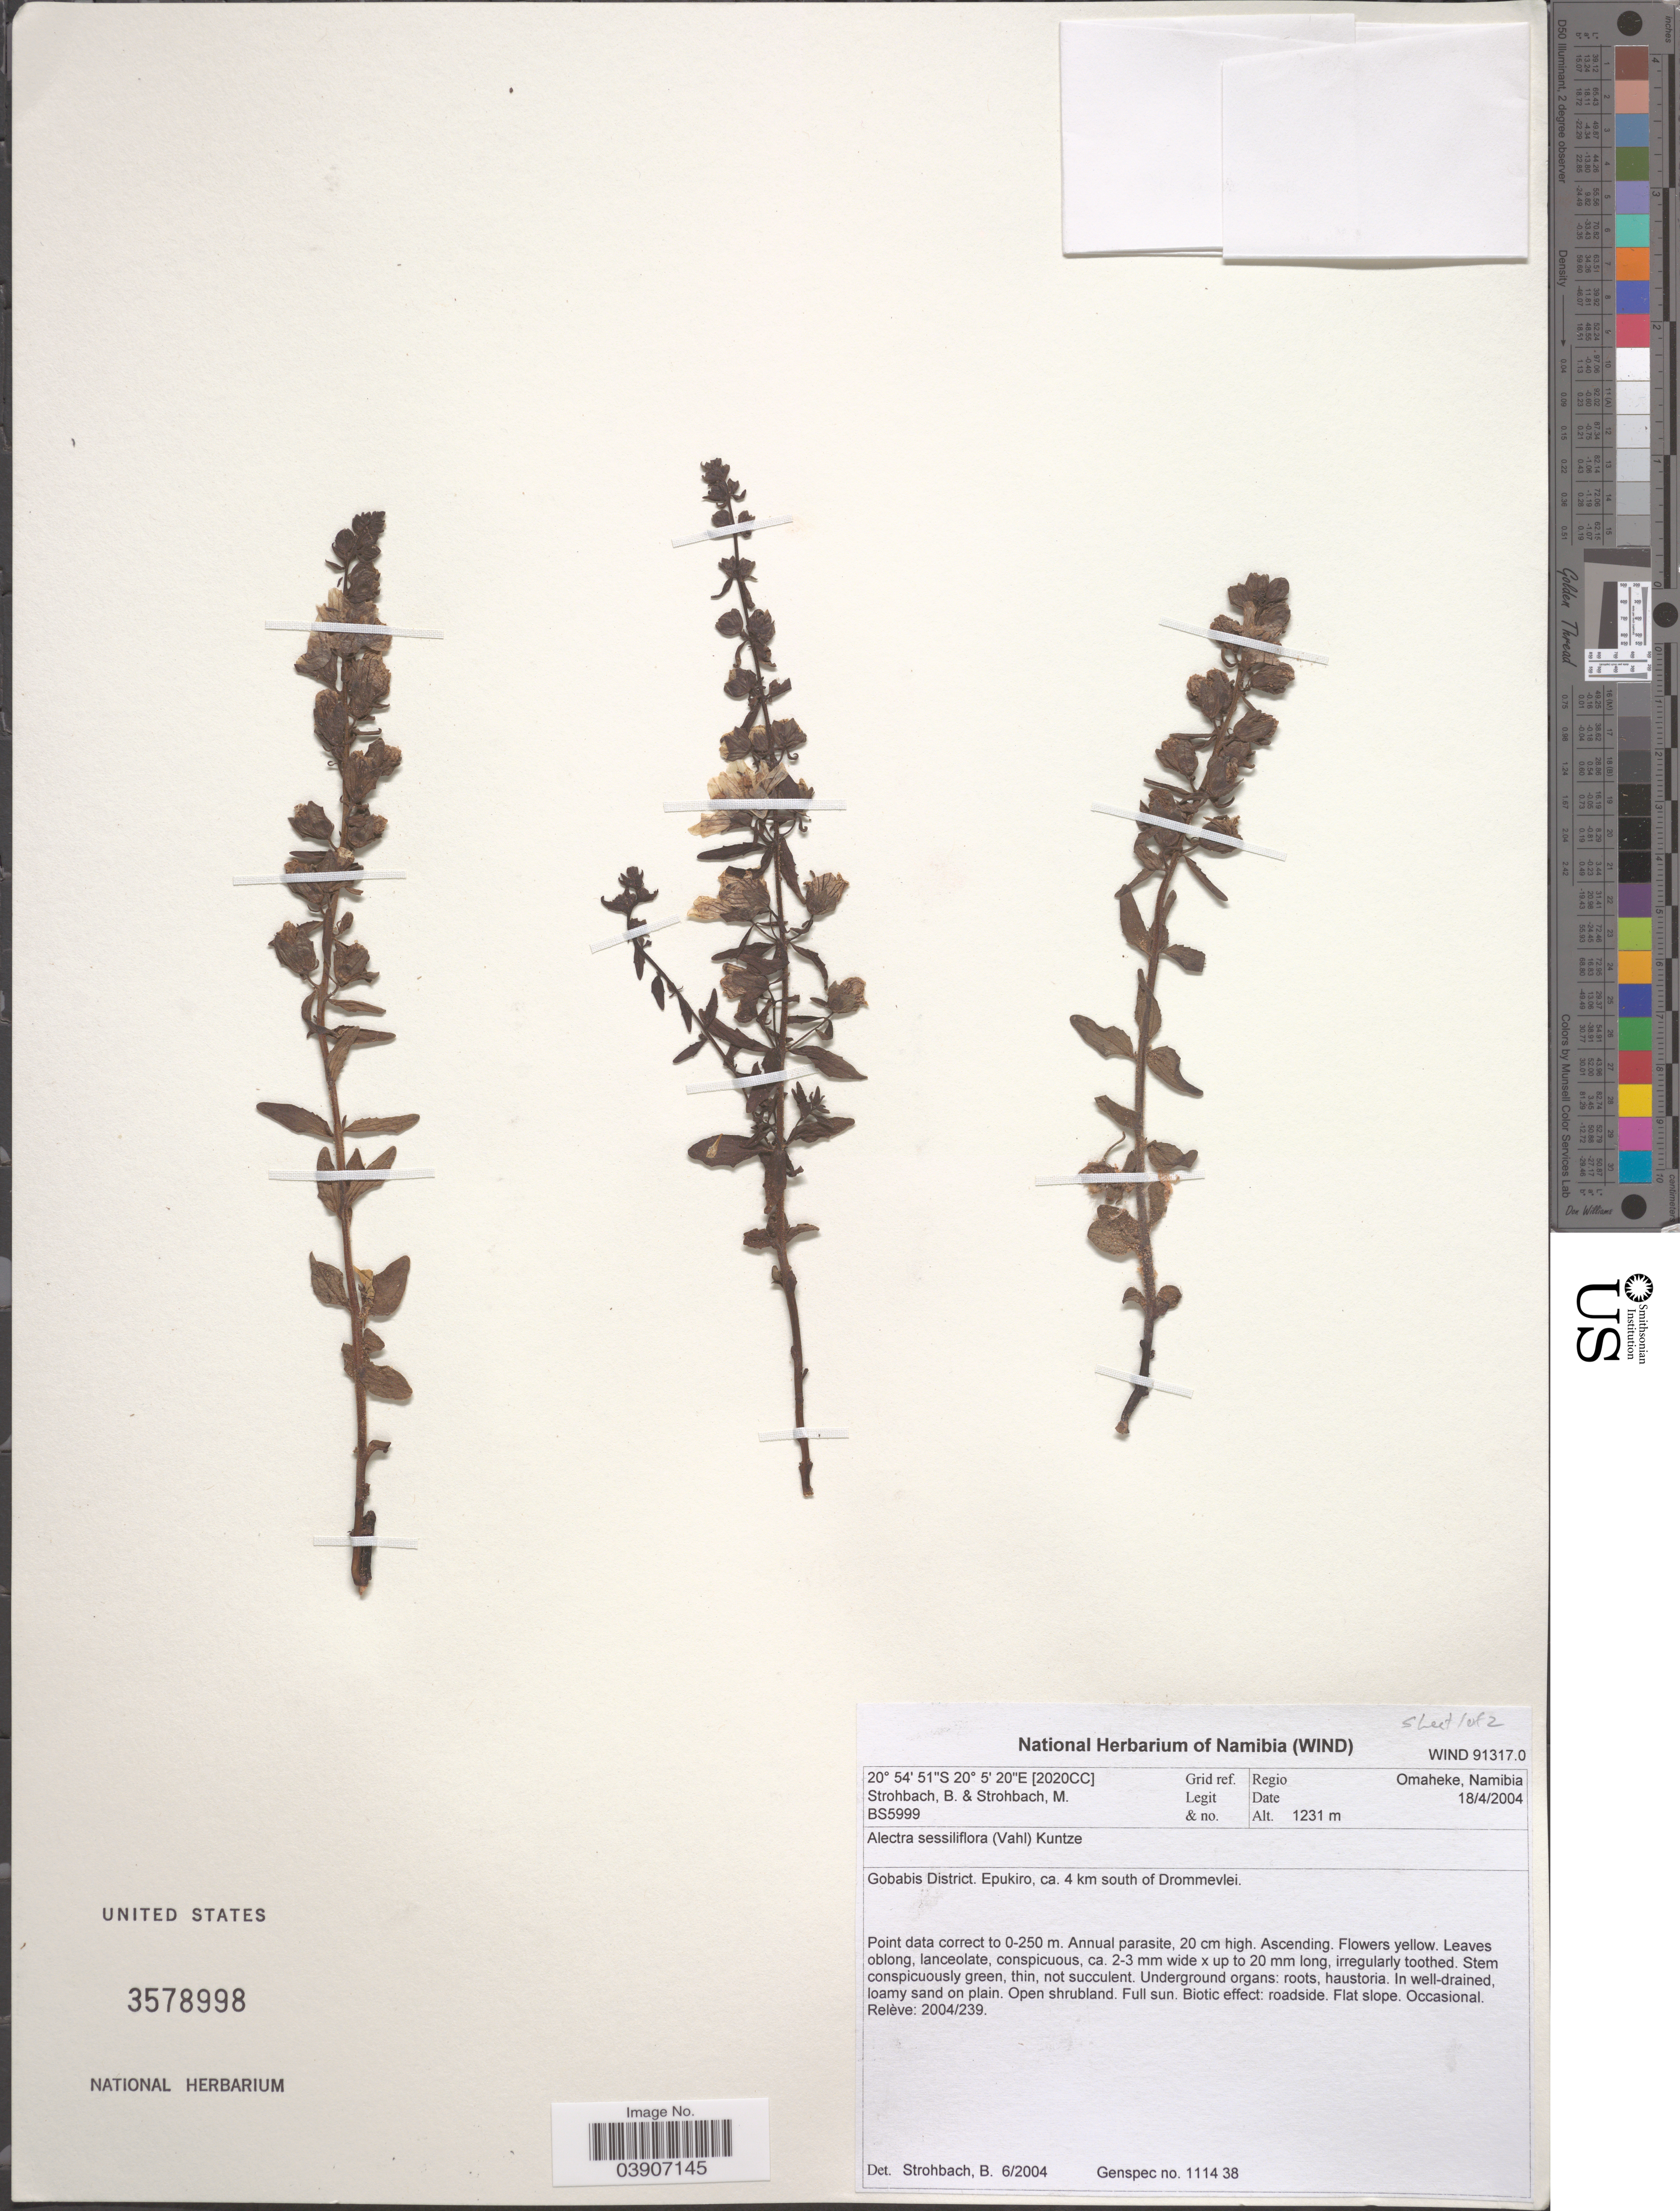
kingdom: Plantae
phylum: Tracheophyta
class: Magnoliopsida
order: Lamiales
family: Orobanchaceae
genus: Alectra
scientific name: Alectra sessiliflora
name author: (Vahl) Kuntze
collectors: B. Strohbach & M. Strohbach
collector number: BS5999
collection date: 2004-04-18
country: Namibia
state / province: Omaheke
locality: [2020CC] Grid ref. Regio Omaheke. Gobabis District. Epukiro, ca. 4 km south of Drommevlei.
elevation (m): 1231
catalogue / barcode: US 3578998